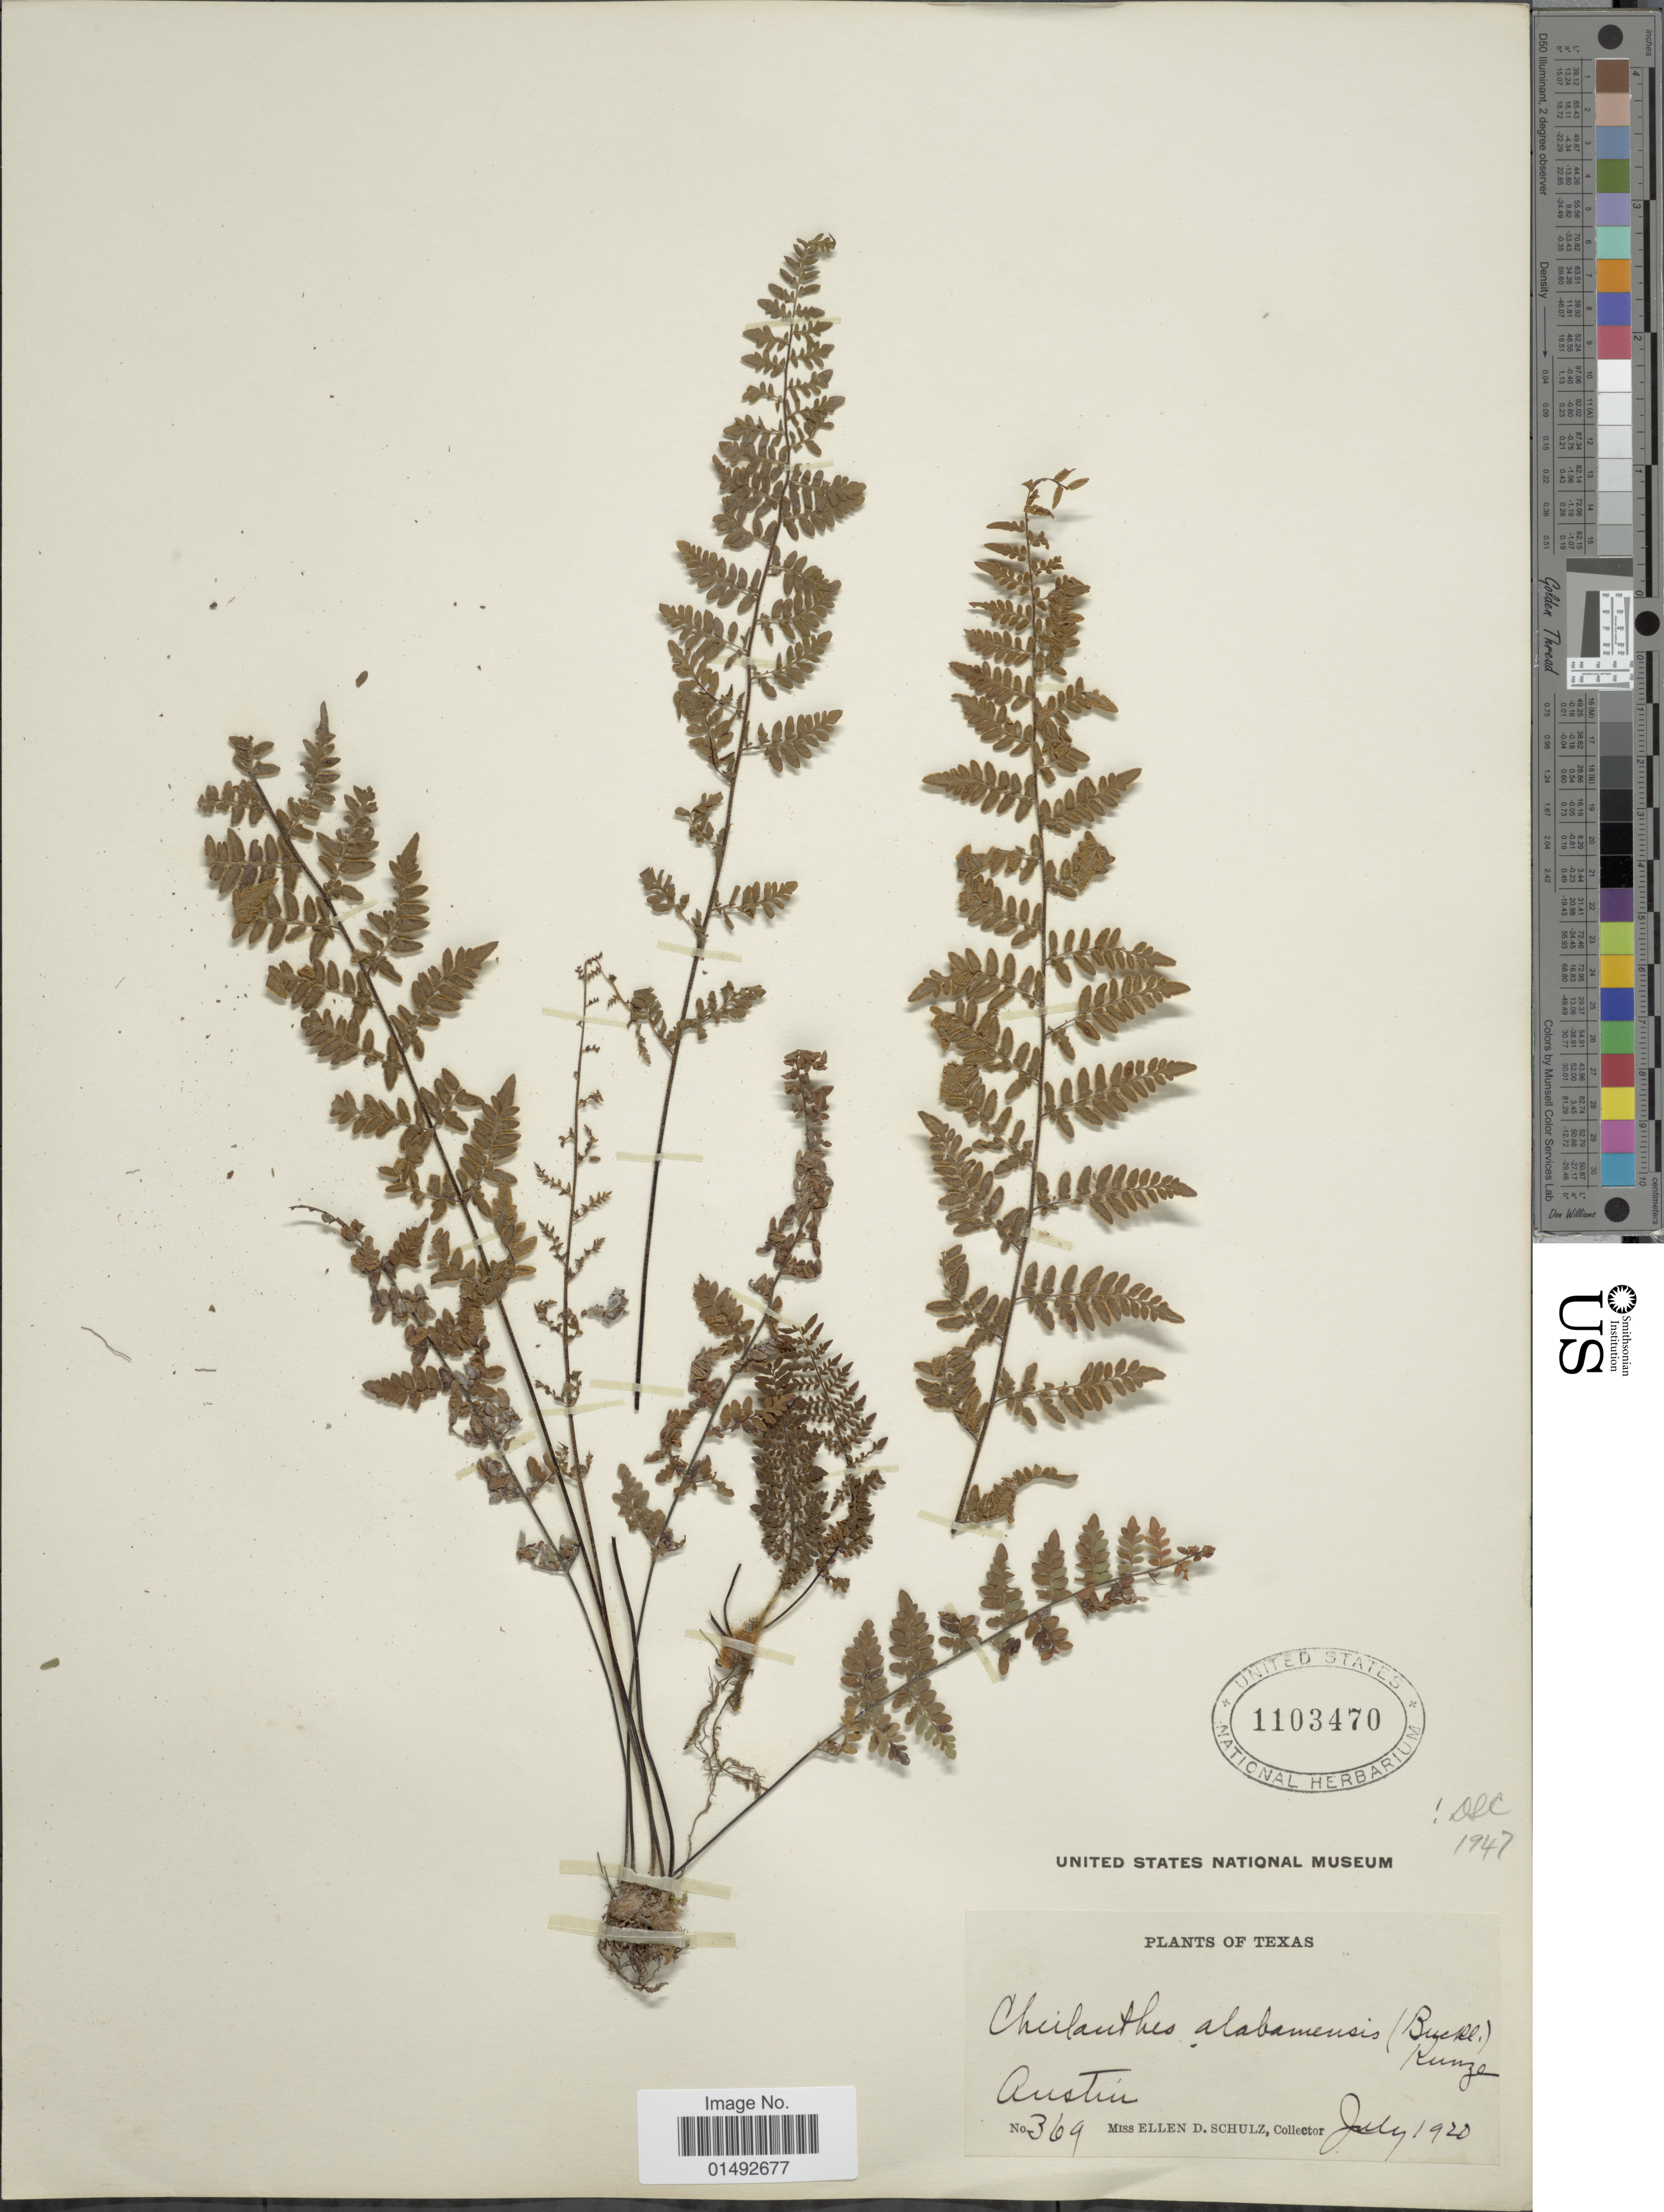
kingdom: Plantae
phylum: Tracheophyta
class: Polypodiopsida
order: Polypodiales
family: Pteridaceae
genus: Myriopteris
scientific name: Myriopteris alabamensis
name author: (Buckley) Grusz & Windham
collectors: E. D. Schulz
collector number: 369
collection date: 1920-07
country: United States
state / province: Texas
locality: Austin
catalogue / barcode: US 1103470